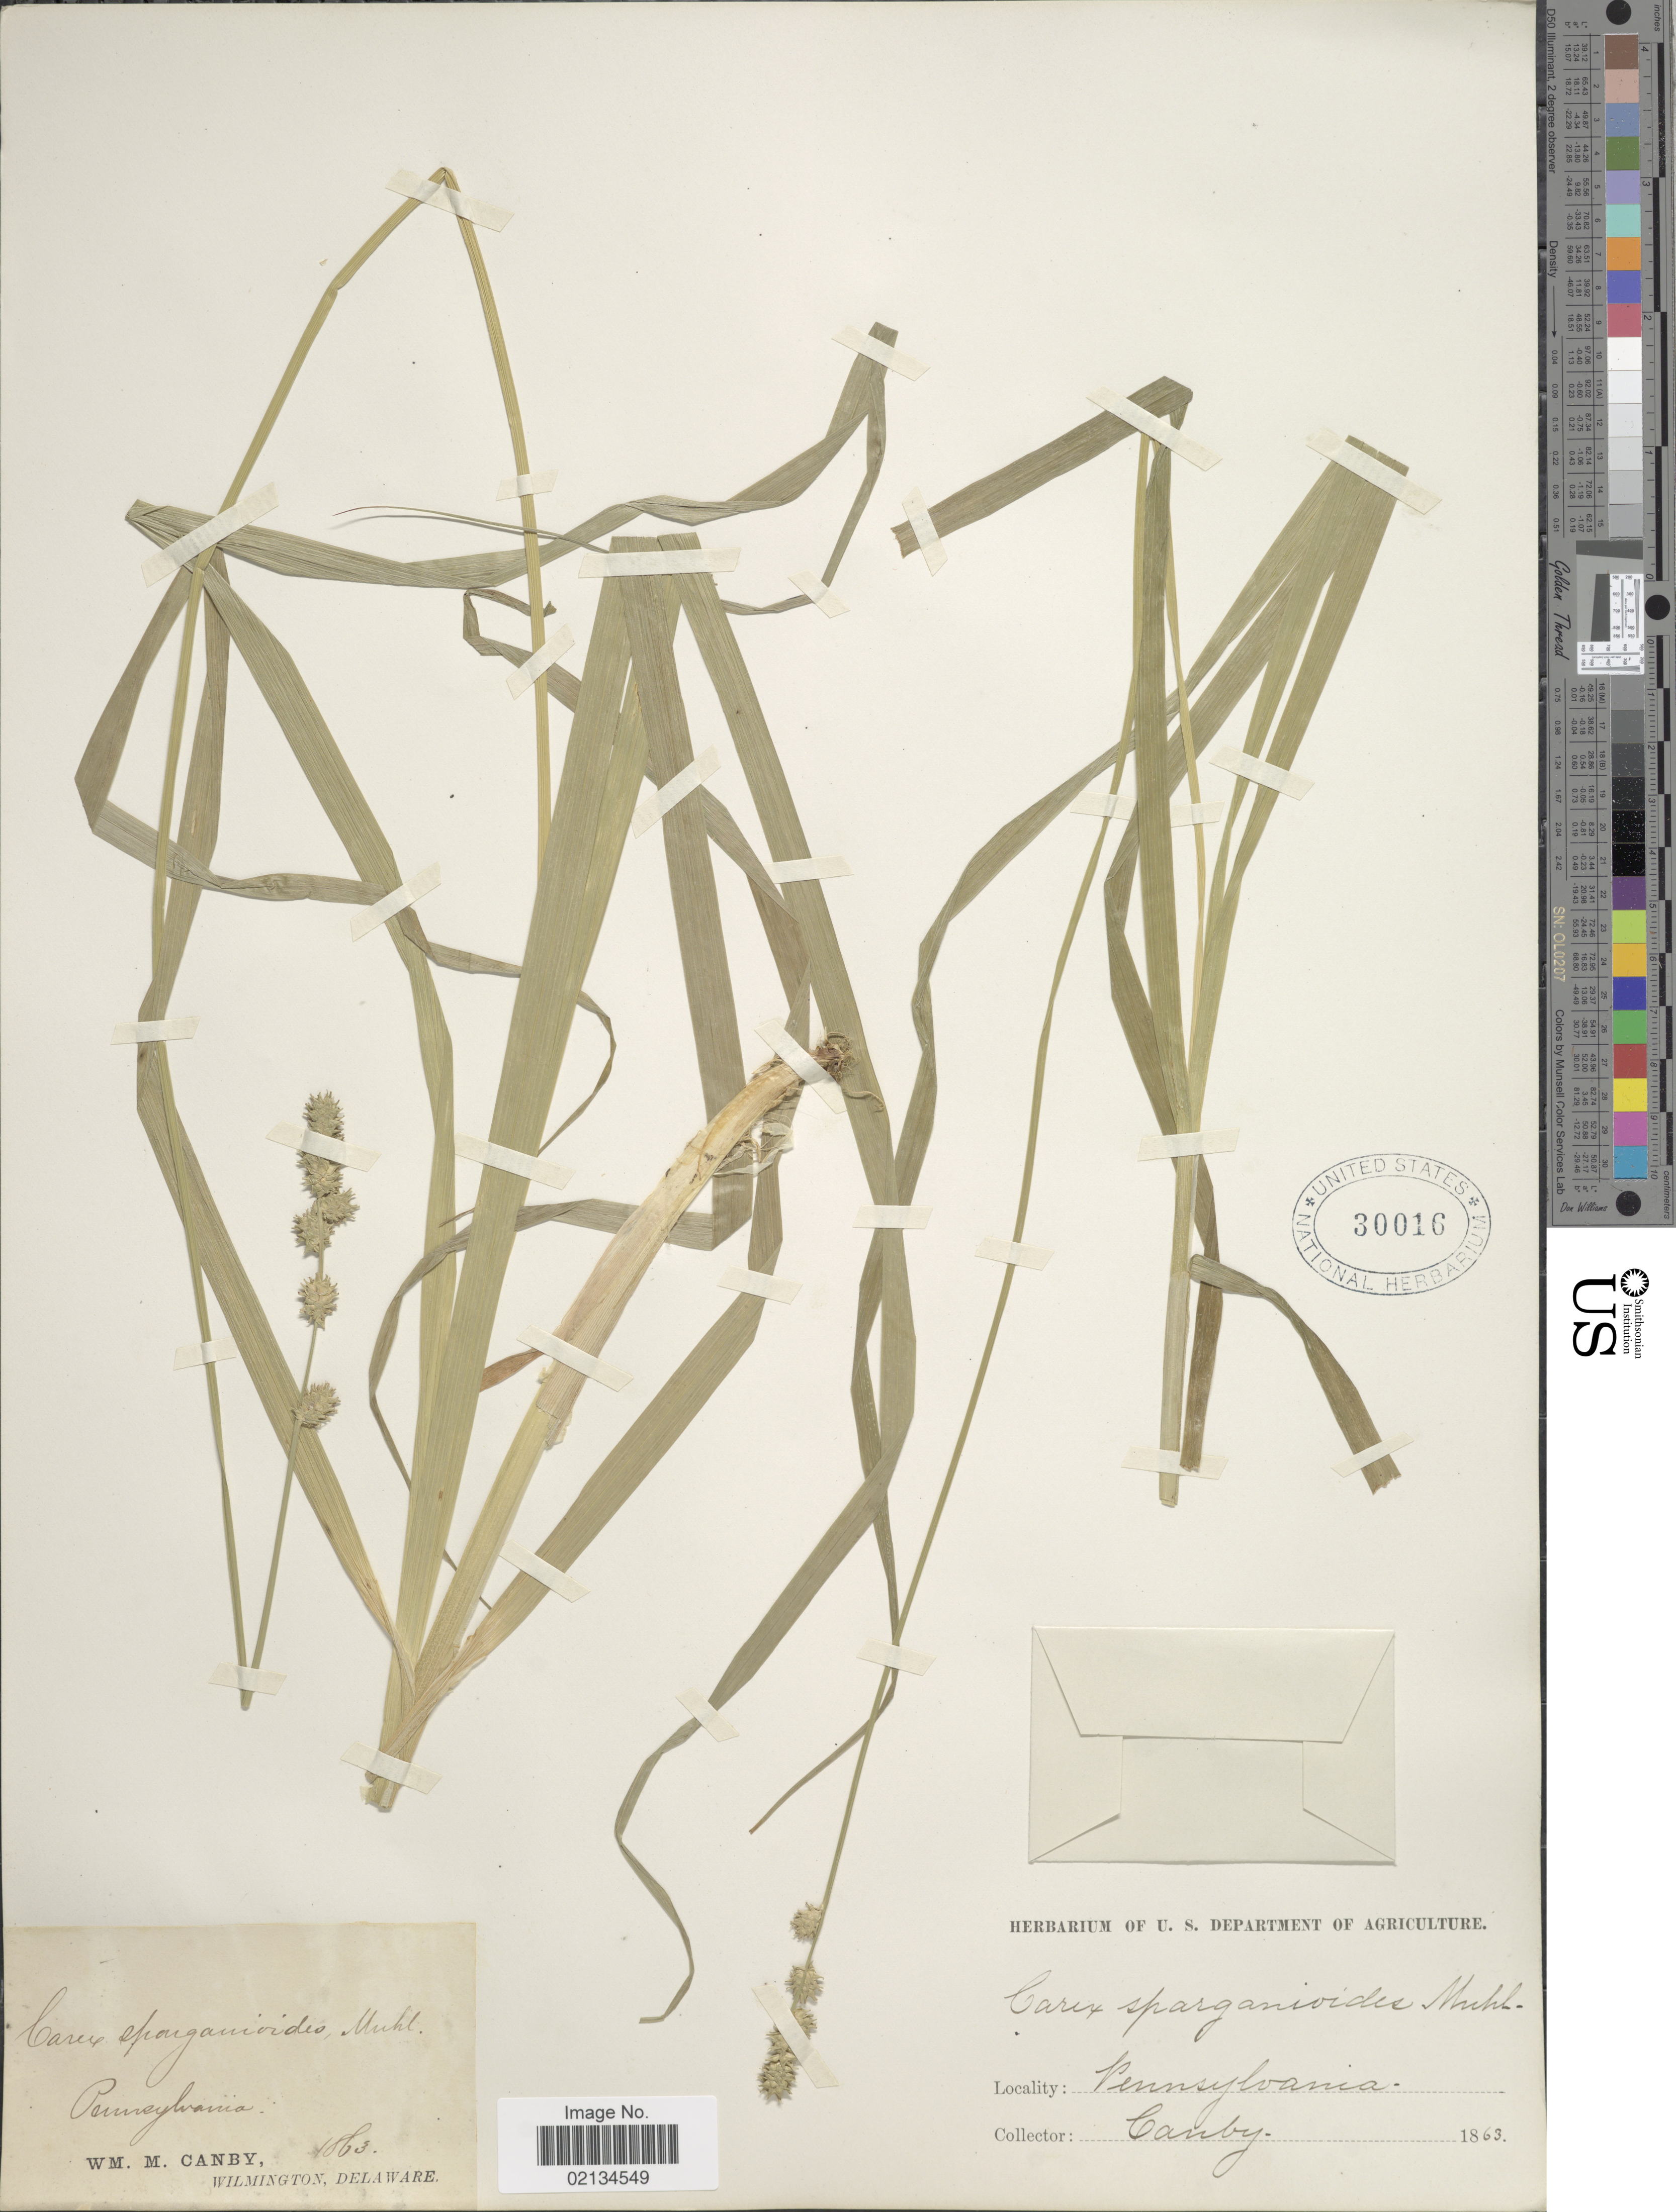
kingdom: Plantae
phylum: Tracheophyta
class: Liliopsida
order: Poales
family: Cyperaceae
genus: Carex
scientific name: Carex sparganioides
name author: Muhl. ex Willd.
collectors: W. M. Canby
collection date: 1863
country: United States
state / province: Pennsylvania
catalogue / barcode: US 30016